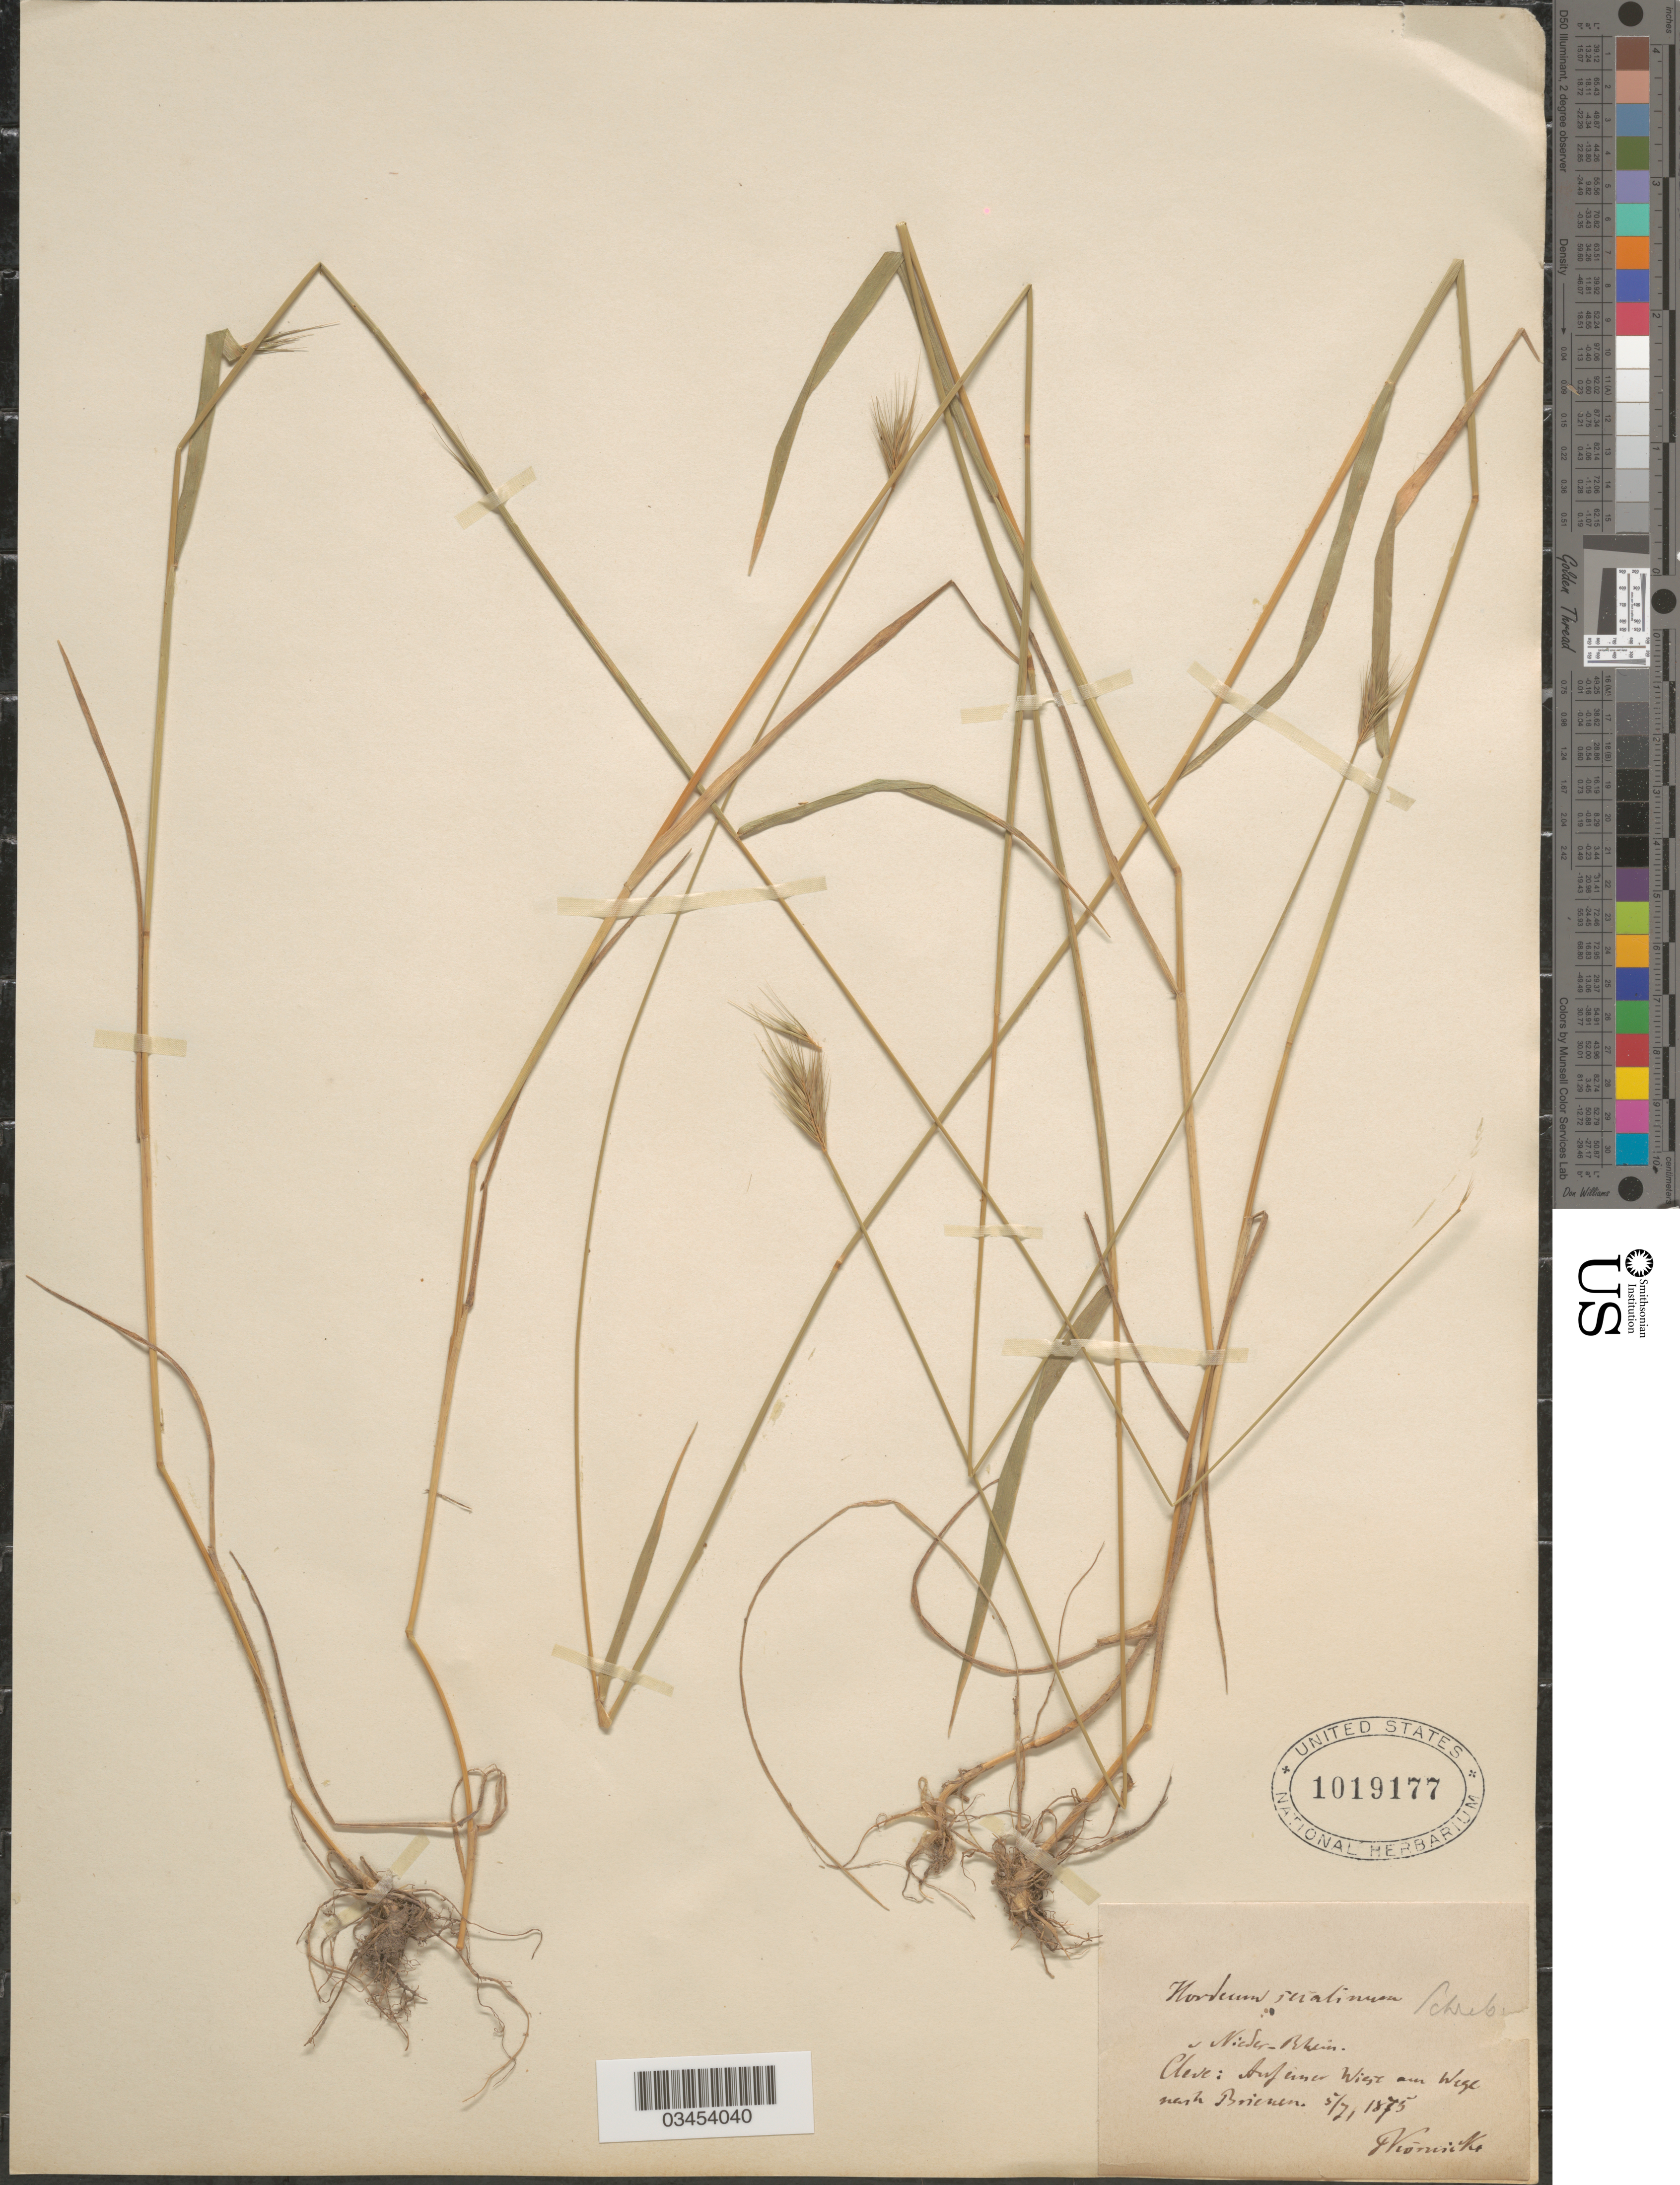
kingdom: Plantae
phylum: Tracheophyta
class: Liliopsida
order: Poales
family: Poaceae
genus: Hordeum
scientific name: Hordeum secalinum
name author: Schreb.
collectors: F. A. Körnicke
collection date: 1875-07-05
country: Germany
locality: Nieder-Rhein. Cleve: Auf einer Wiese am Wege nach Brienen.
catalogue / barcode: US 1019177